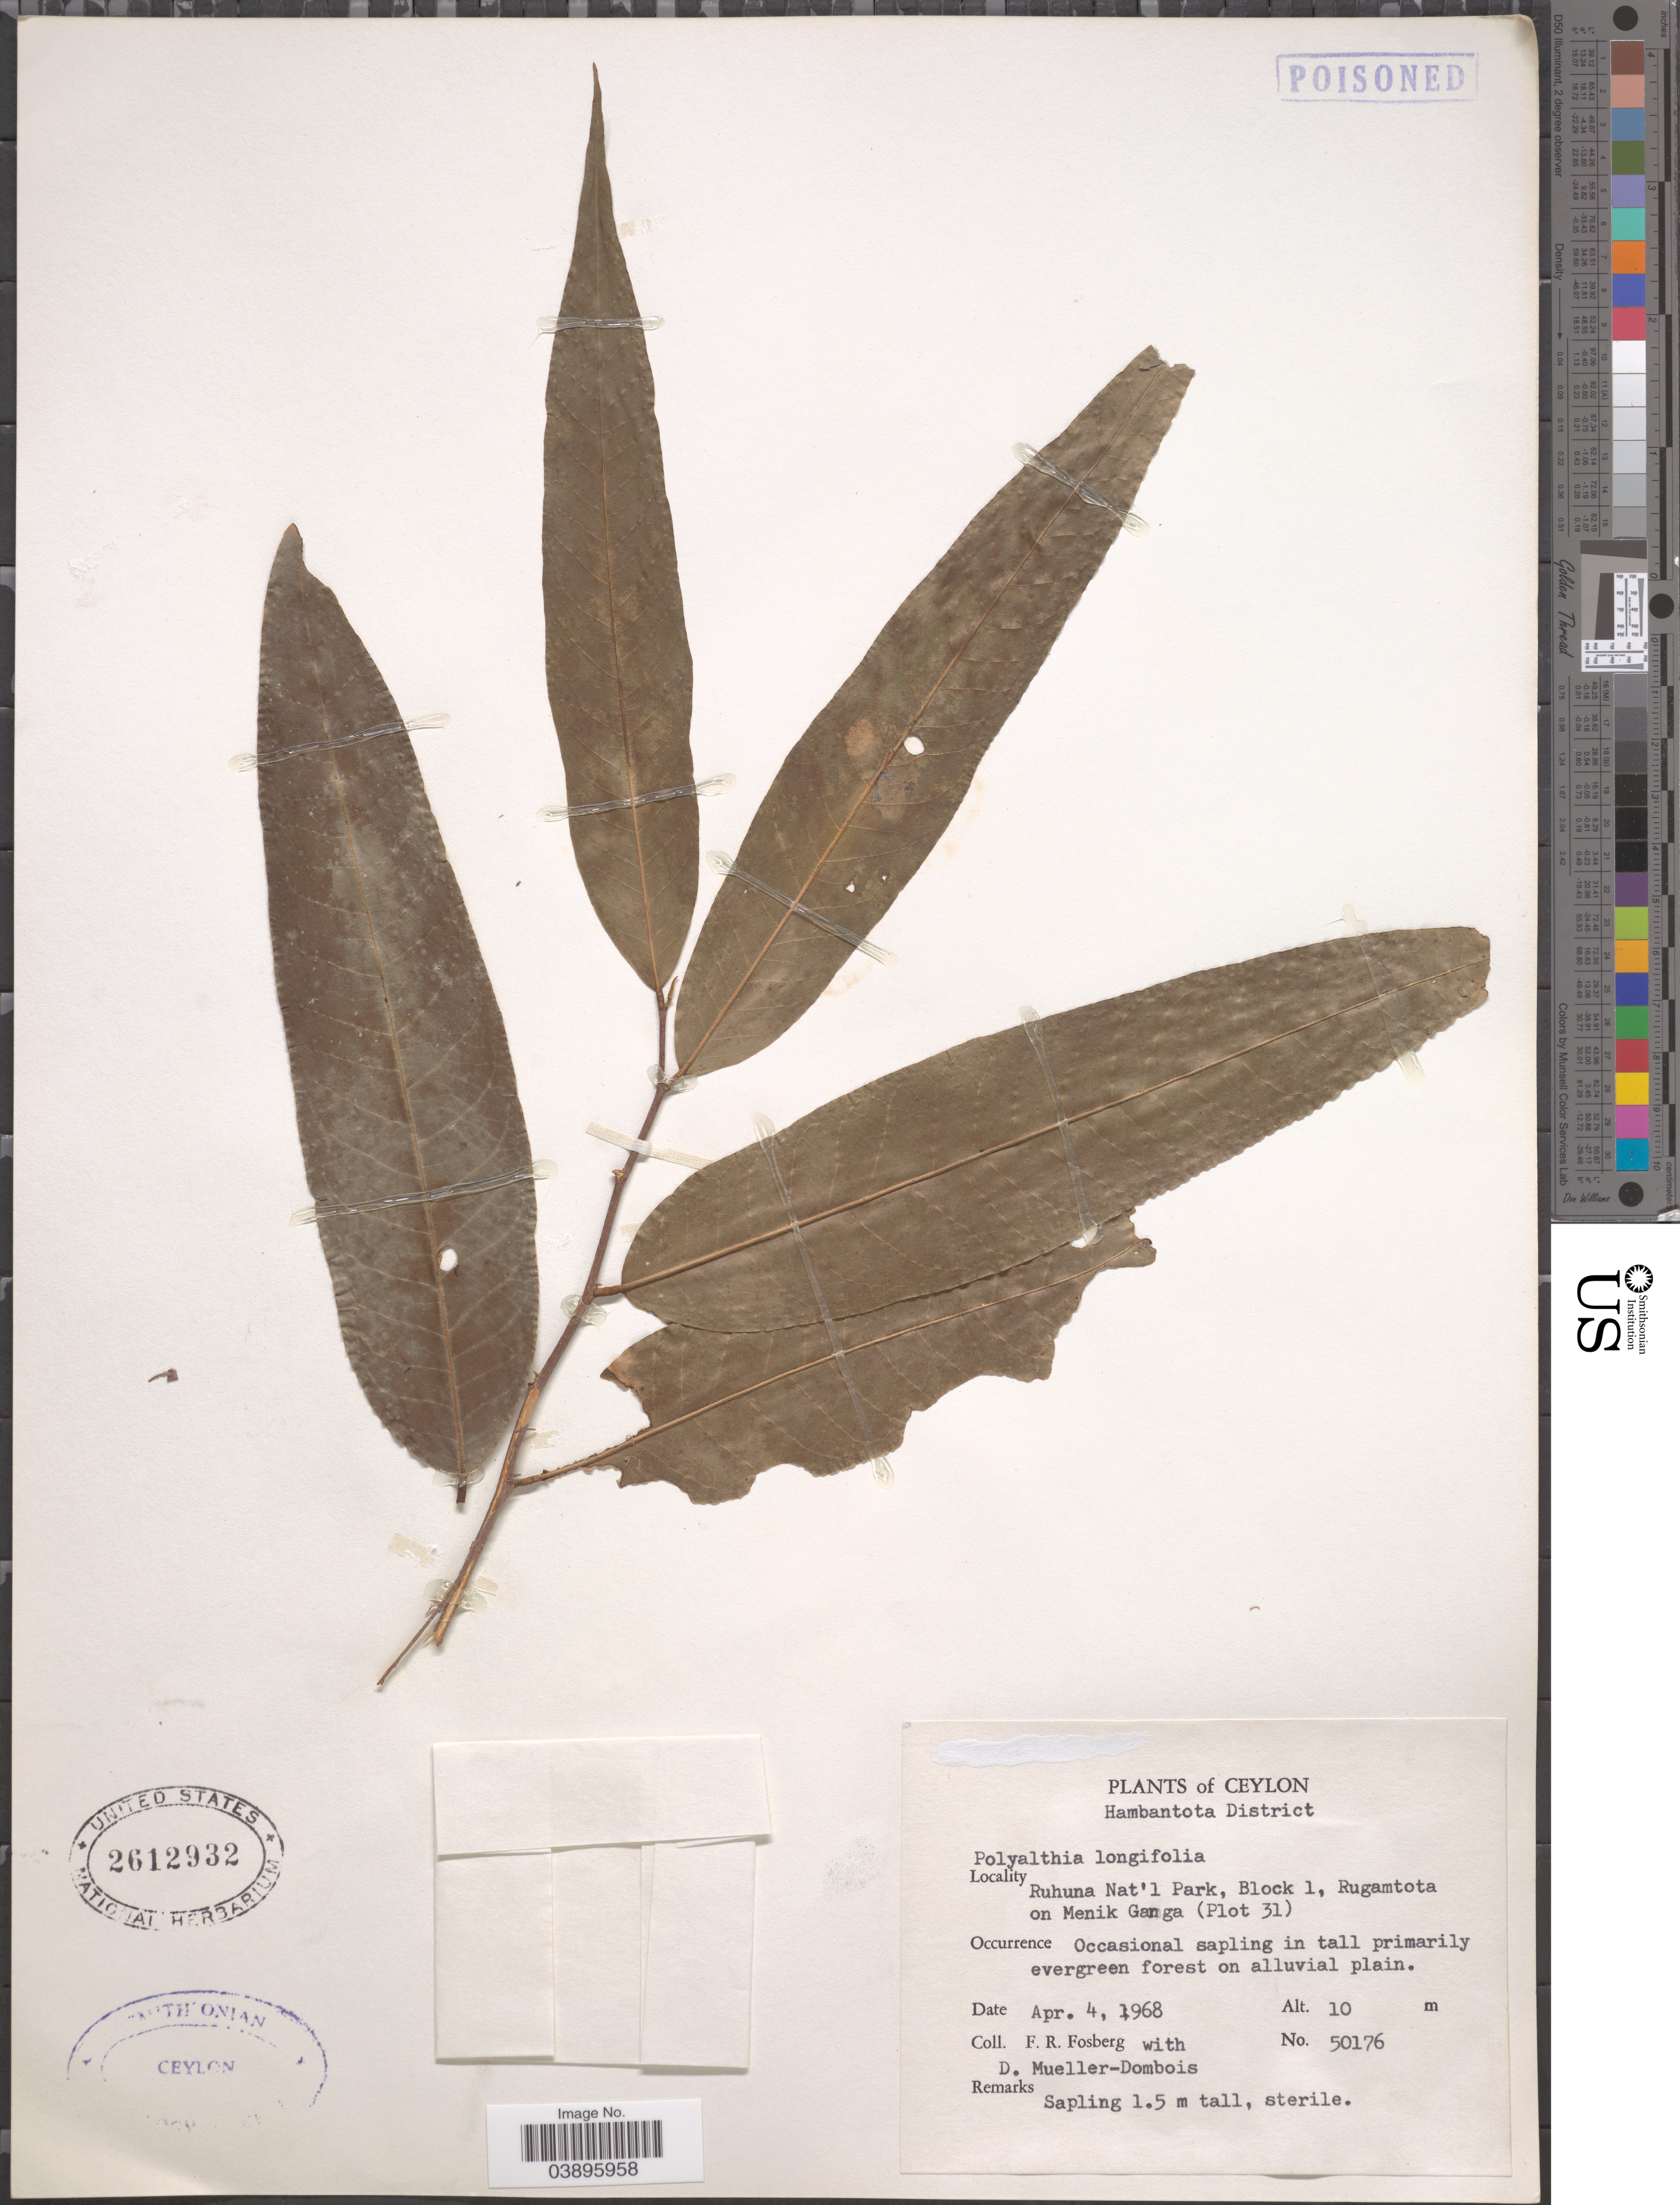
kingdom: Plantae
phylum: Tracheophyta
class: Magnoliopsida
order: Magnoliales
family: Annonaceae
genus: Polyalthia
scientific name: Polyalthia longifolia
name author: (Sonn.) Thwaites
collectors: F. R. Fosberg & D. Mueller-Dombois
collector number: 50176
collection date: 1968-04-04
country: Sri Lanka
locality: Ceylon. Hambantota District. Ruhuna Nat'l Park, Block 1, Rugamtota on Menik Ganga (Plot 31).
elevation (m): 10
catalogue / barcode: US 2612932